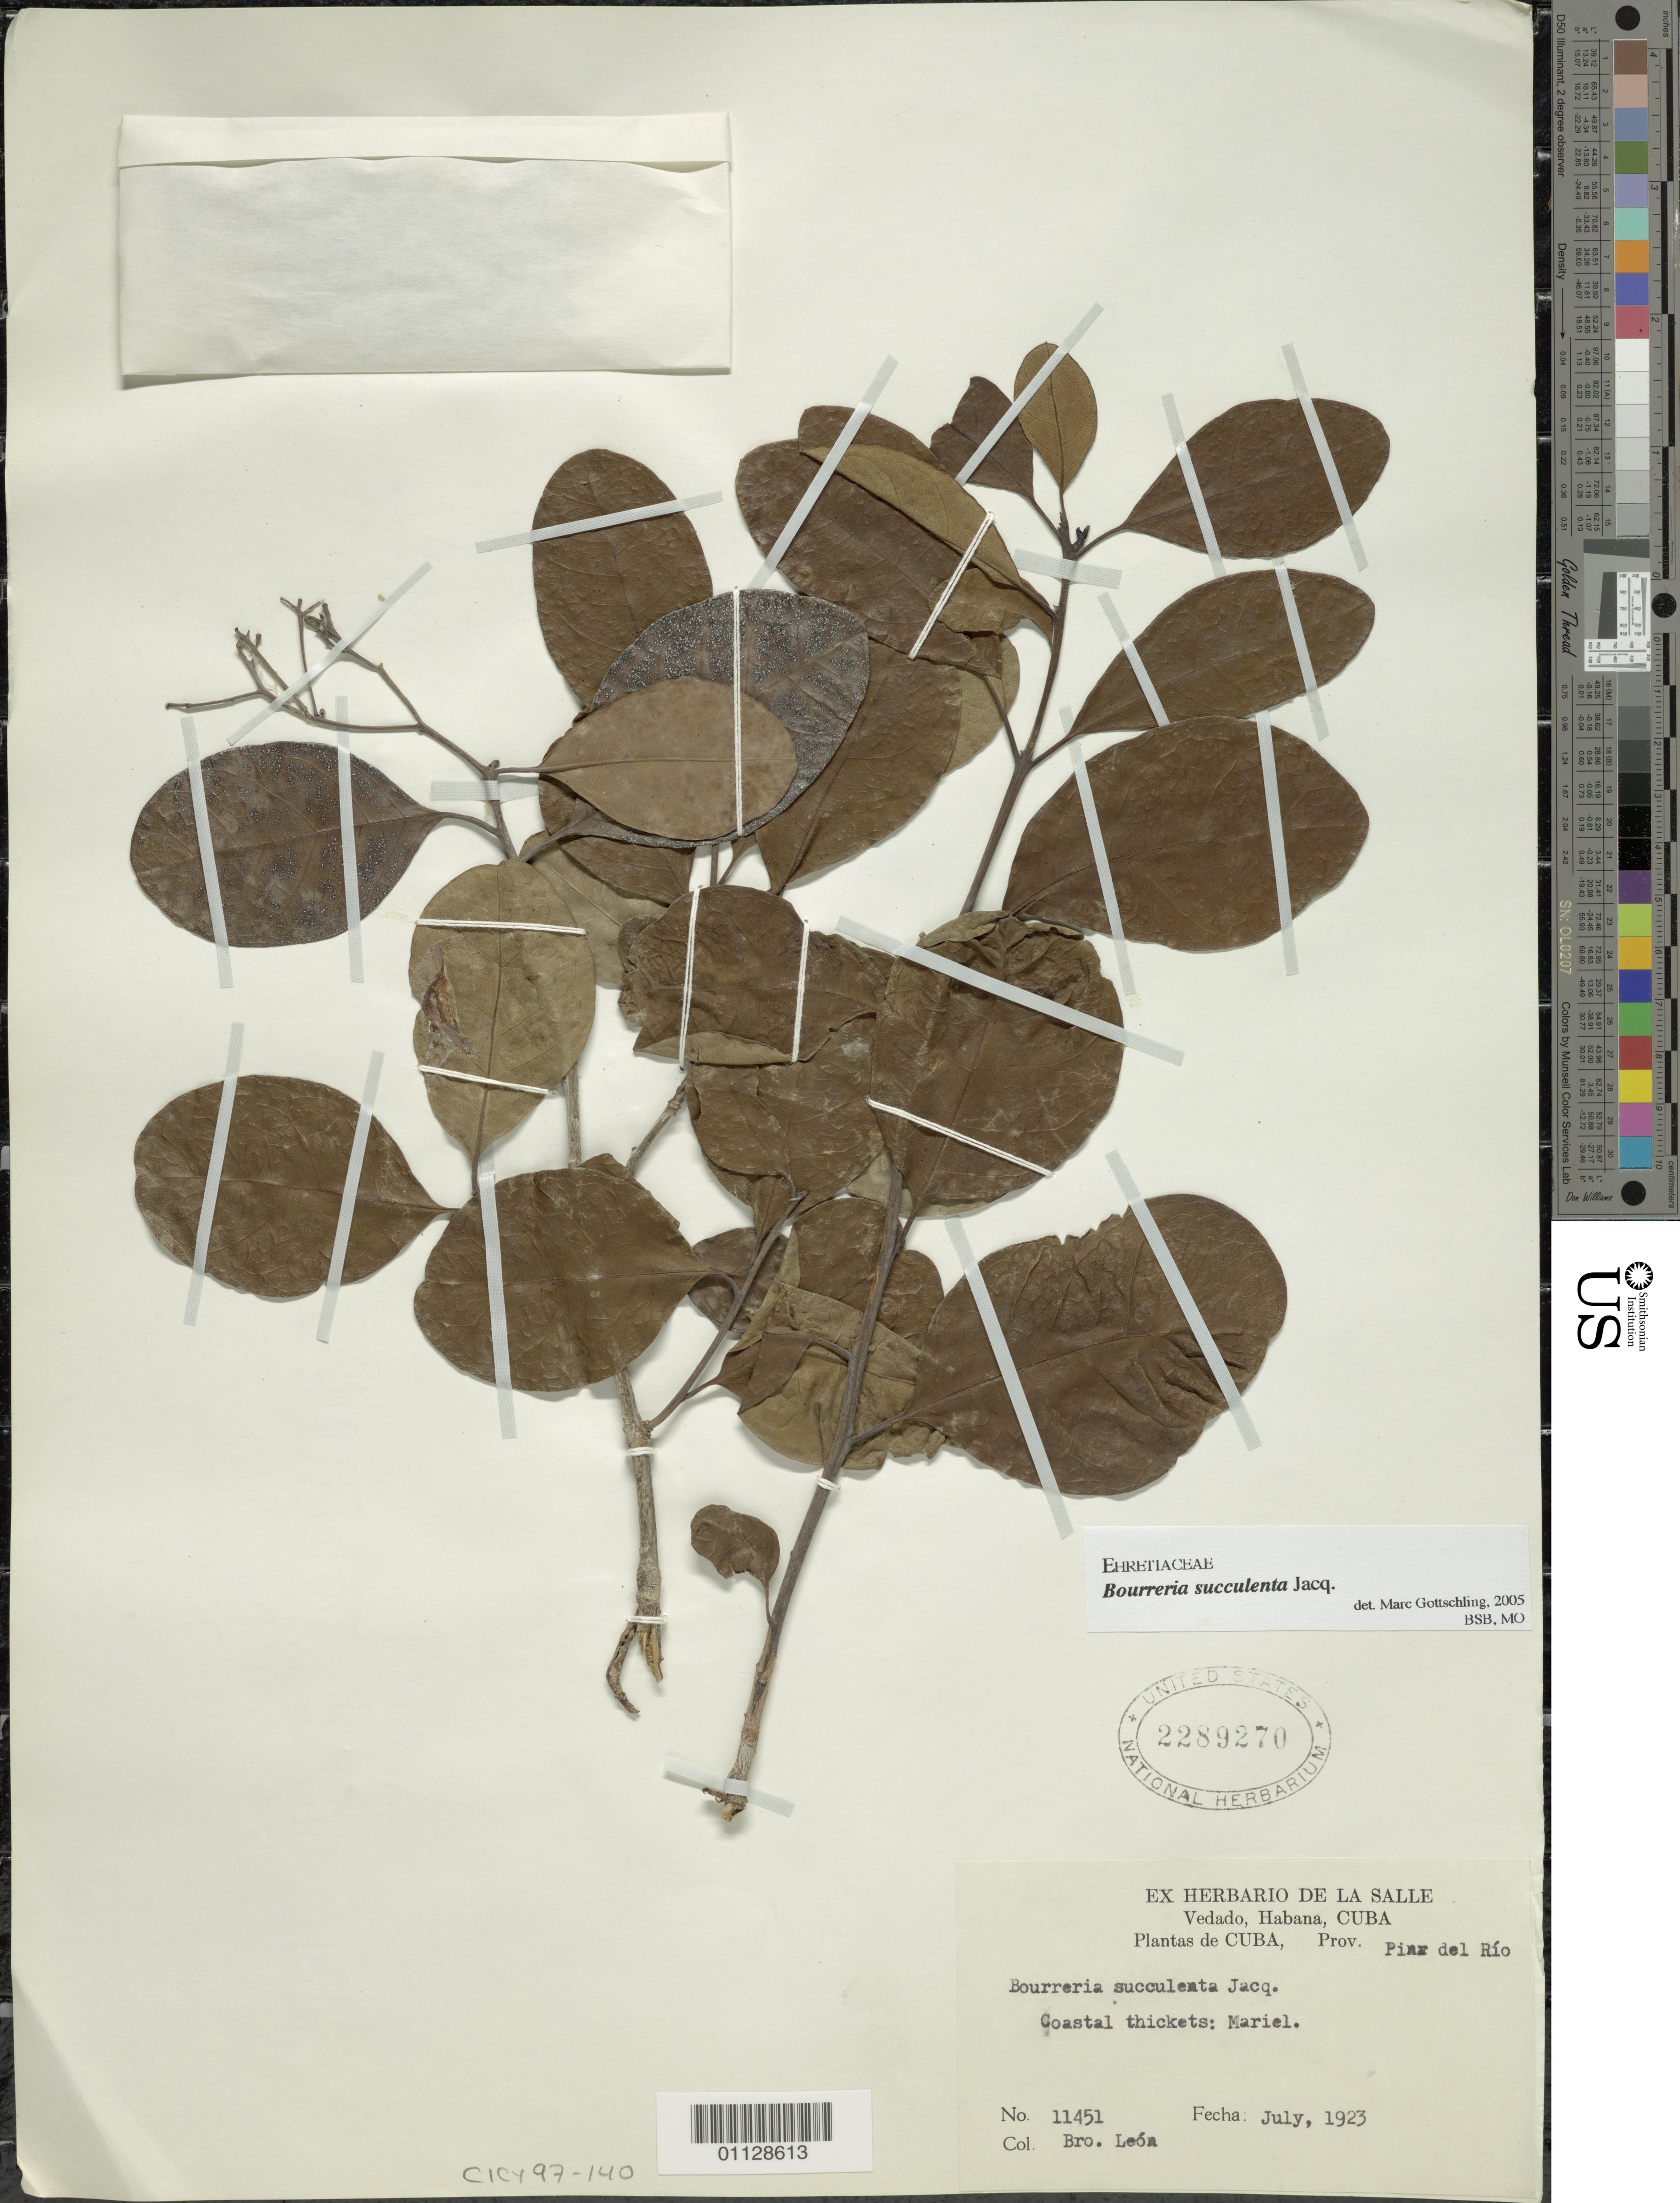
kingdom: Plantae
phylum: Tracheophyta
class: Magnoliopsida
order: Boraginales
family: Ehretiaceae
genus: Bourreria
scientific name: Bourreria succulenta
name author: Jacq.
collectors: Bro. León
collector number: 11451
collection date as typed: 01 Jul 1923 to 31 Jul 1923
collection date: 1923-07-01/1923-07-31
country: Cuba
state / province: Pinar del Rio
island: Cuba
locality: Coastal thickets: Mariel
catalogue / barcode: US 2289270